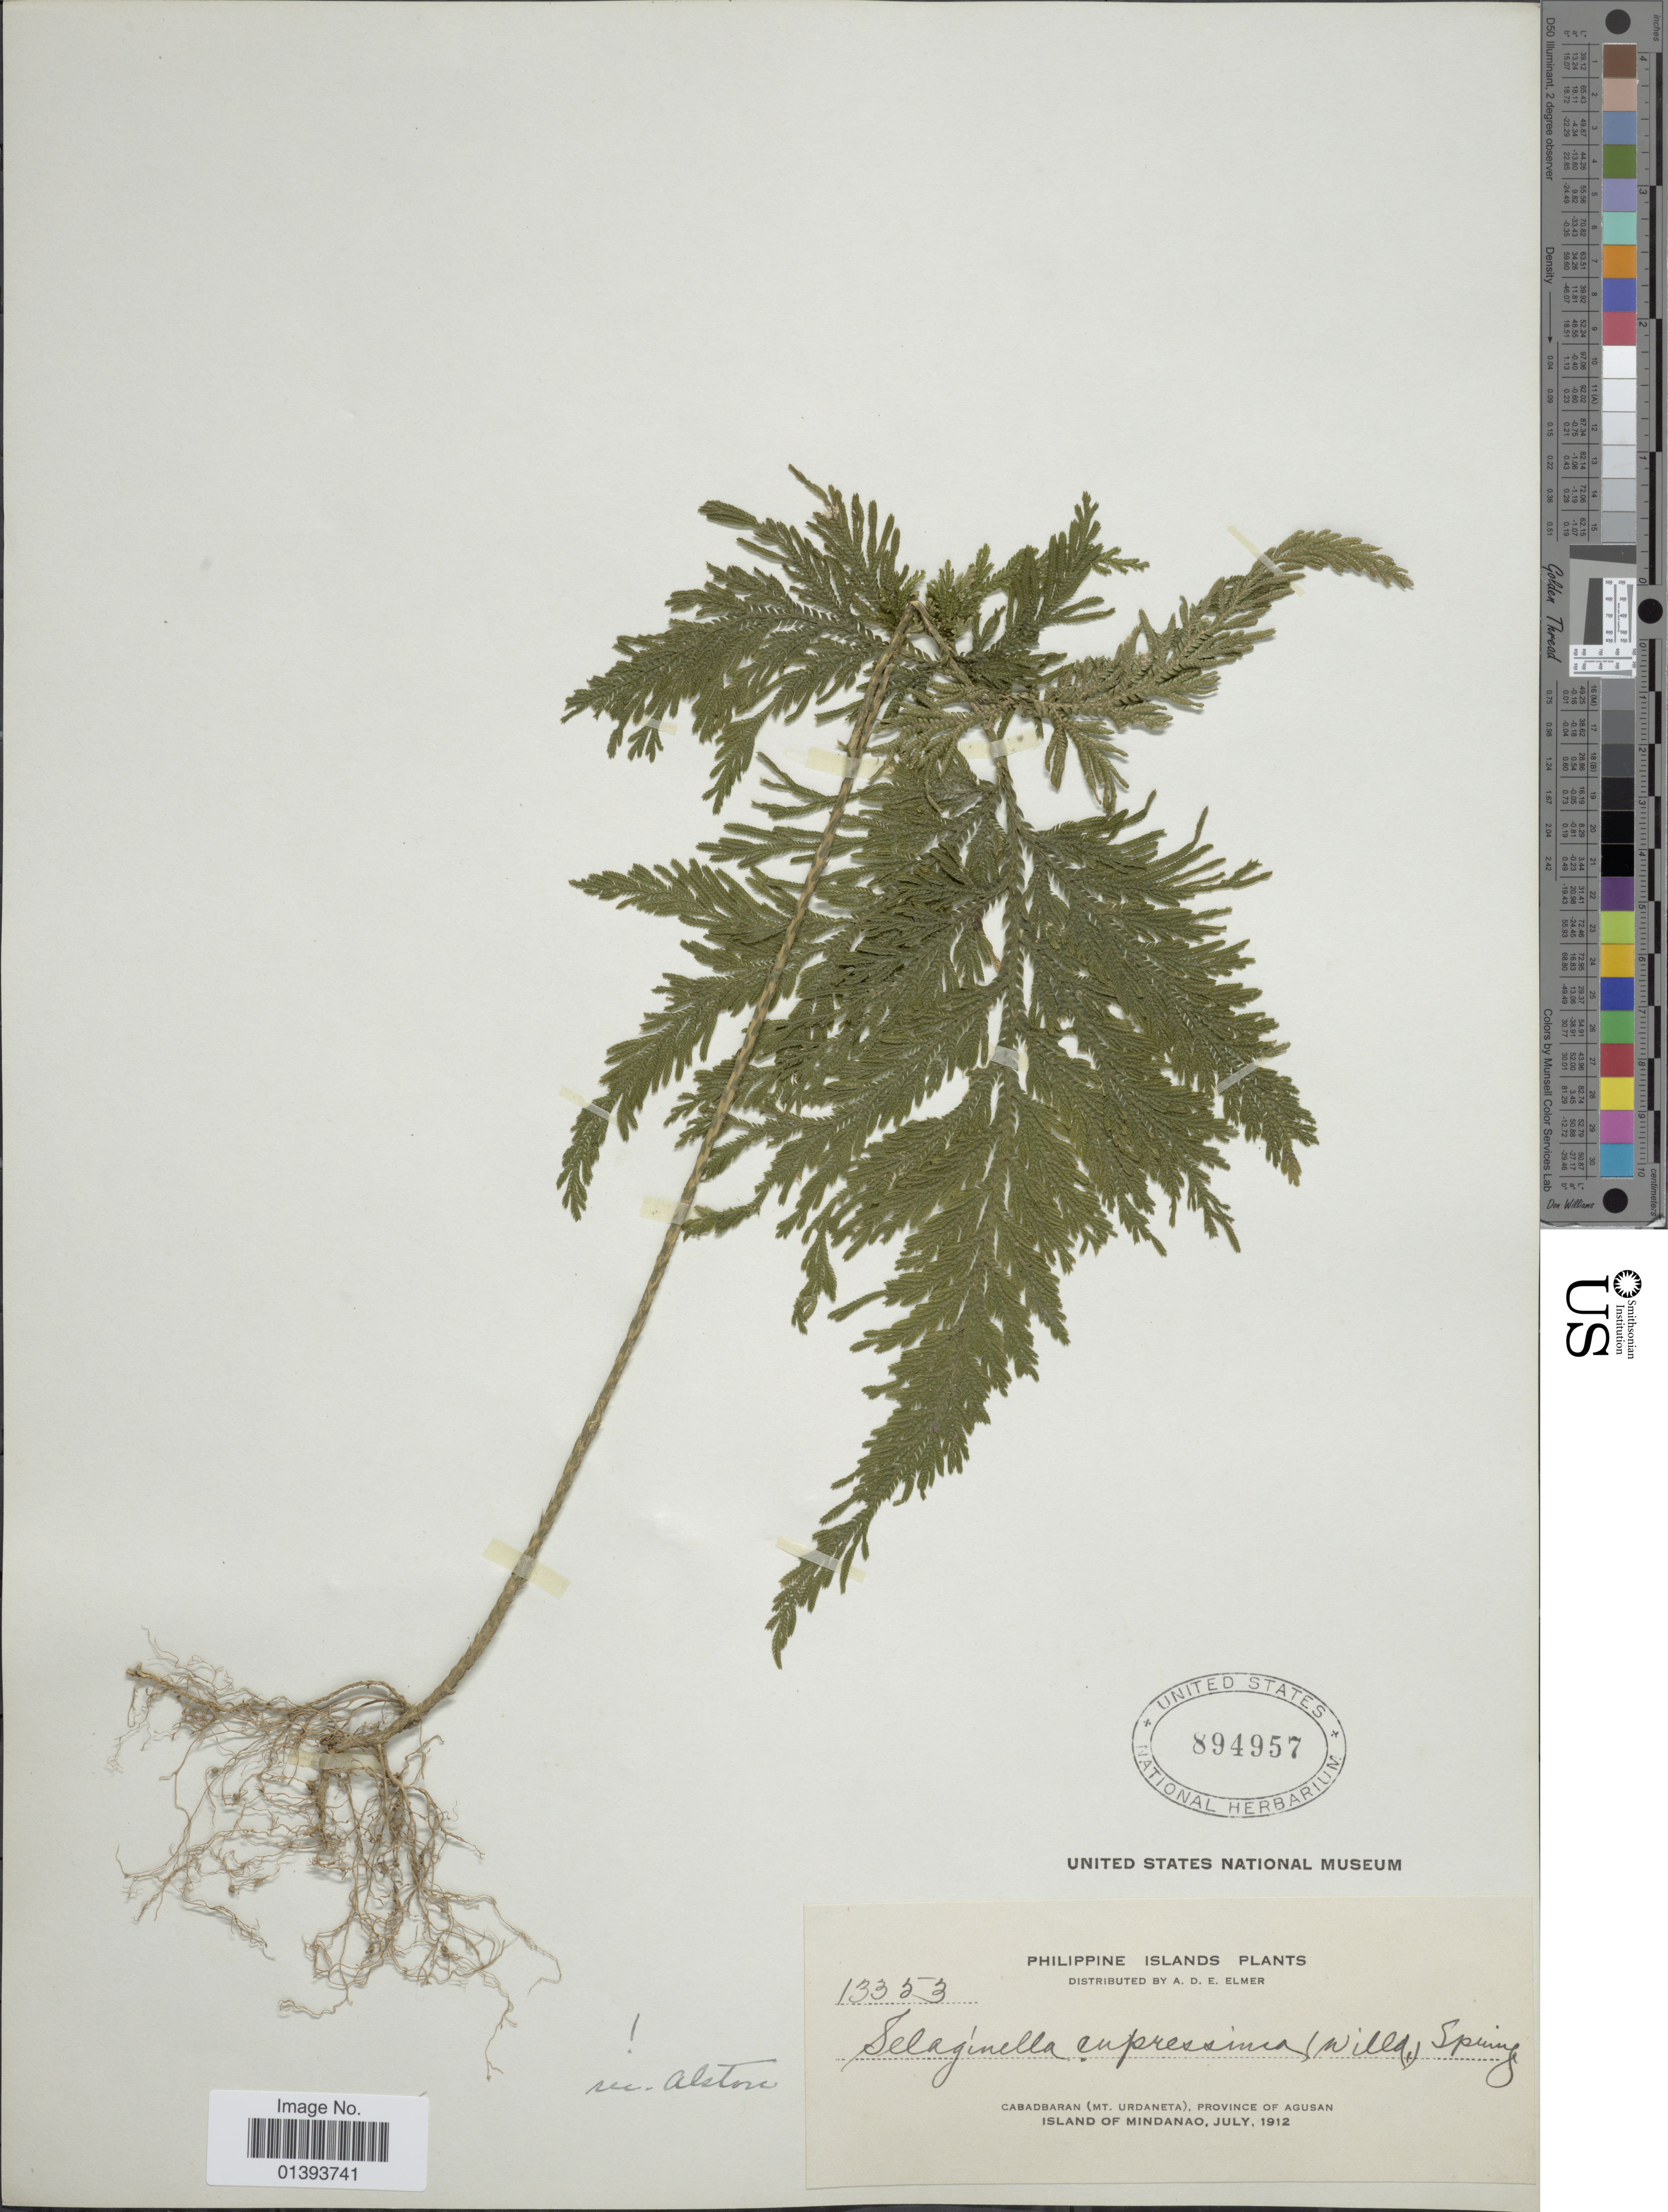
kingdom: Plantae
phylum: Tracheophyta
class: Lycopodiopsida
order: Selaginellales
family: Selaginellaceae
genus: Selaginella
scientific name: Selaginella cupressina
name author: (Willd.) Spring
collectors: A. D. E. Elmer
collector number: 13353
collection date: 1912-07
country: Philippines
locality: Cabadbaran (Mt. Urdaneta), province of Agusan, Island of Mindanao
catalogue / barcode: US 894957